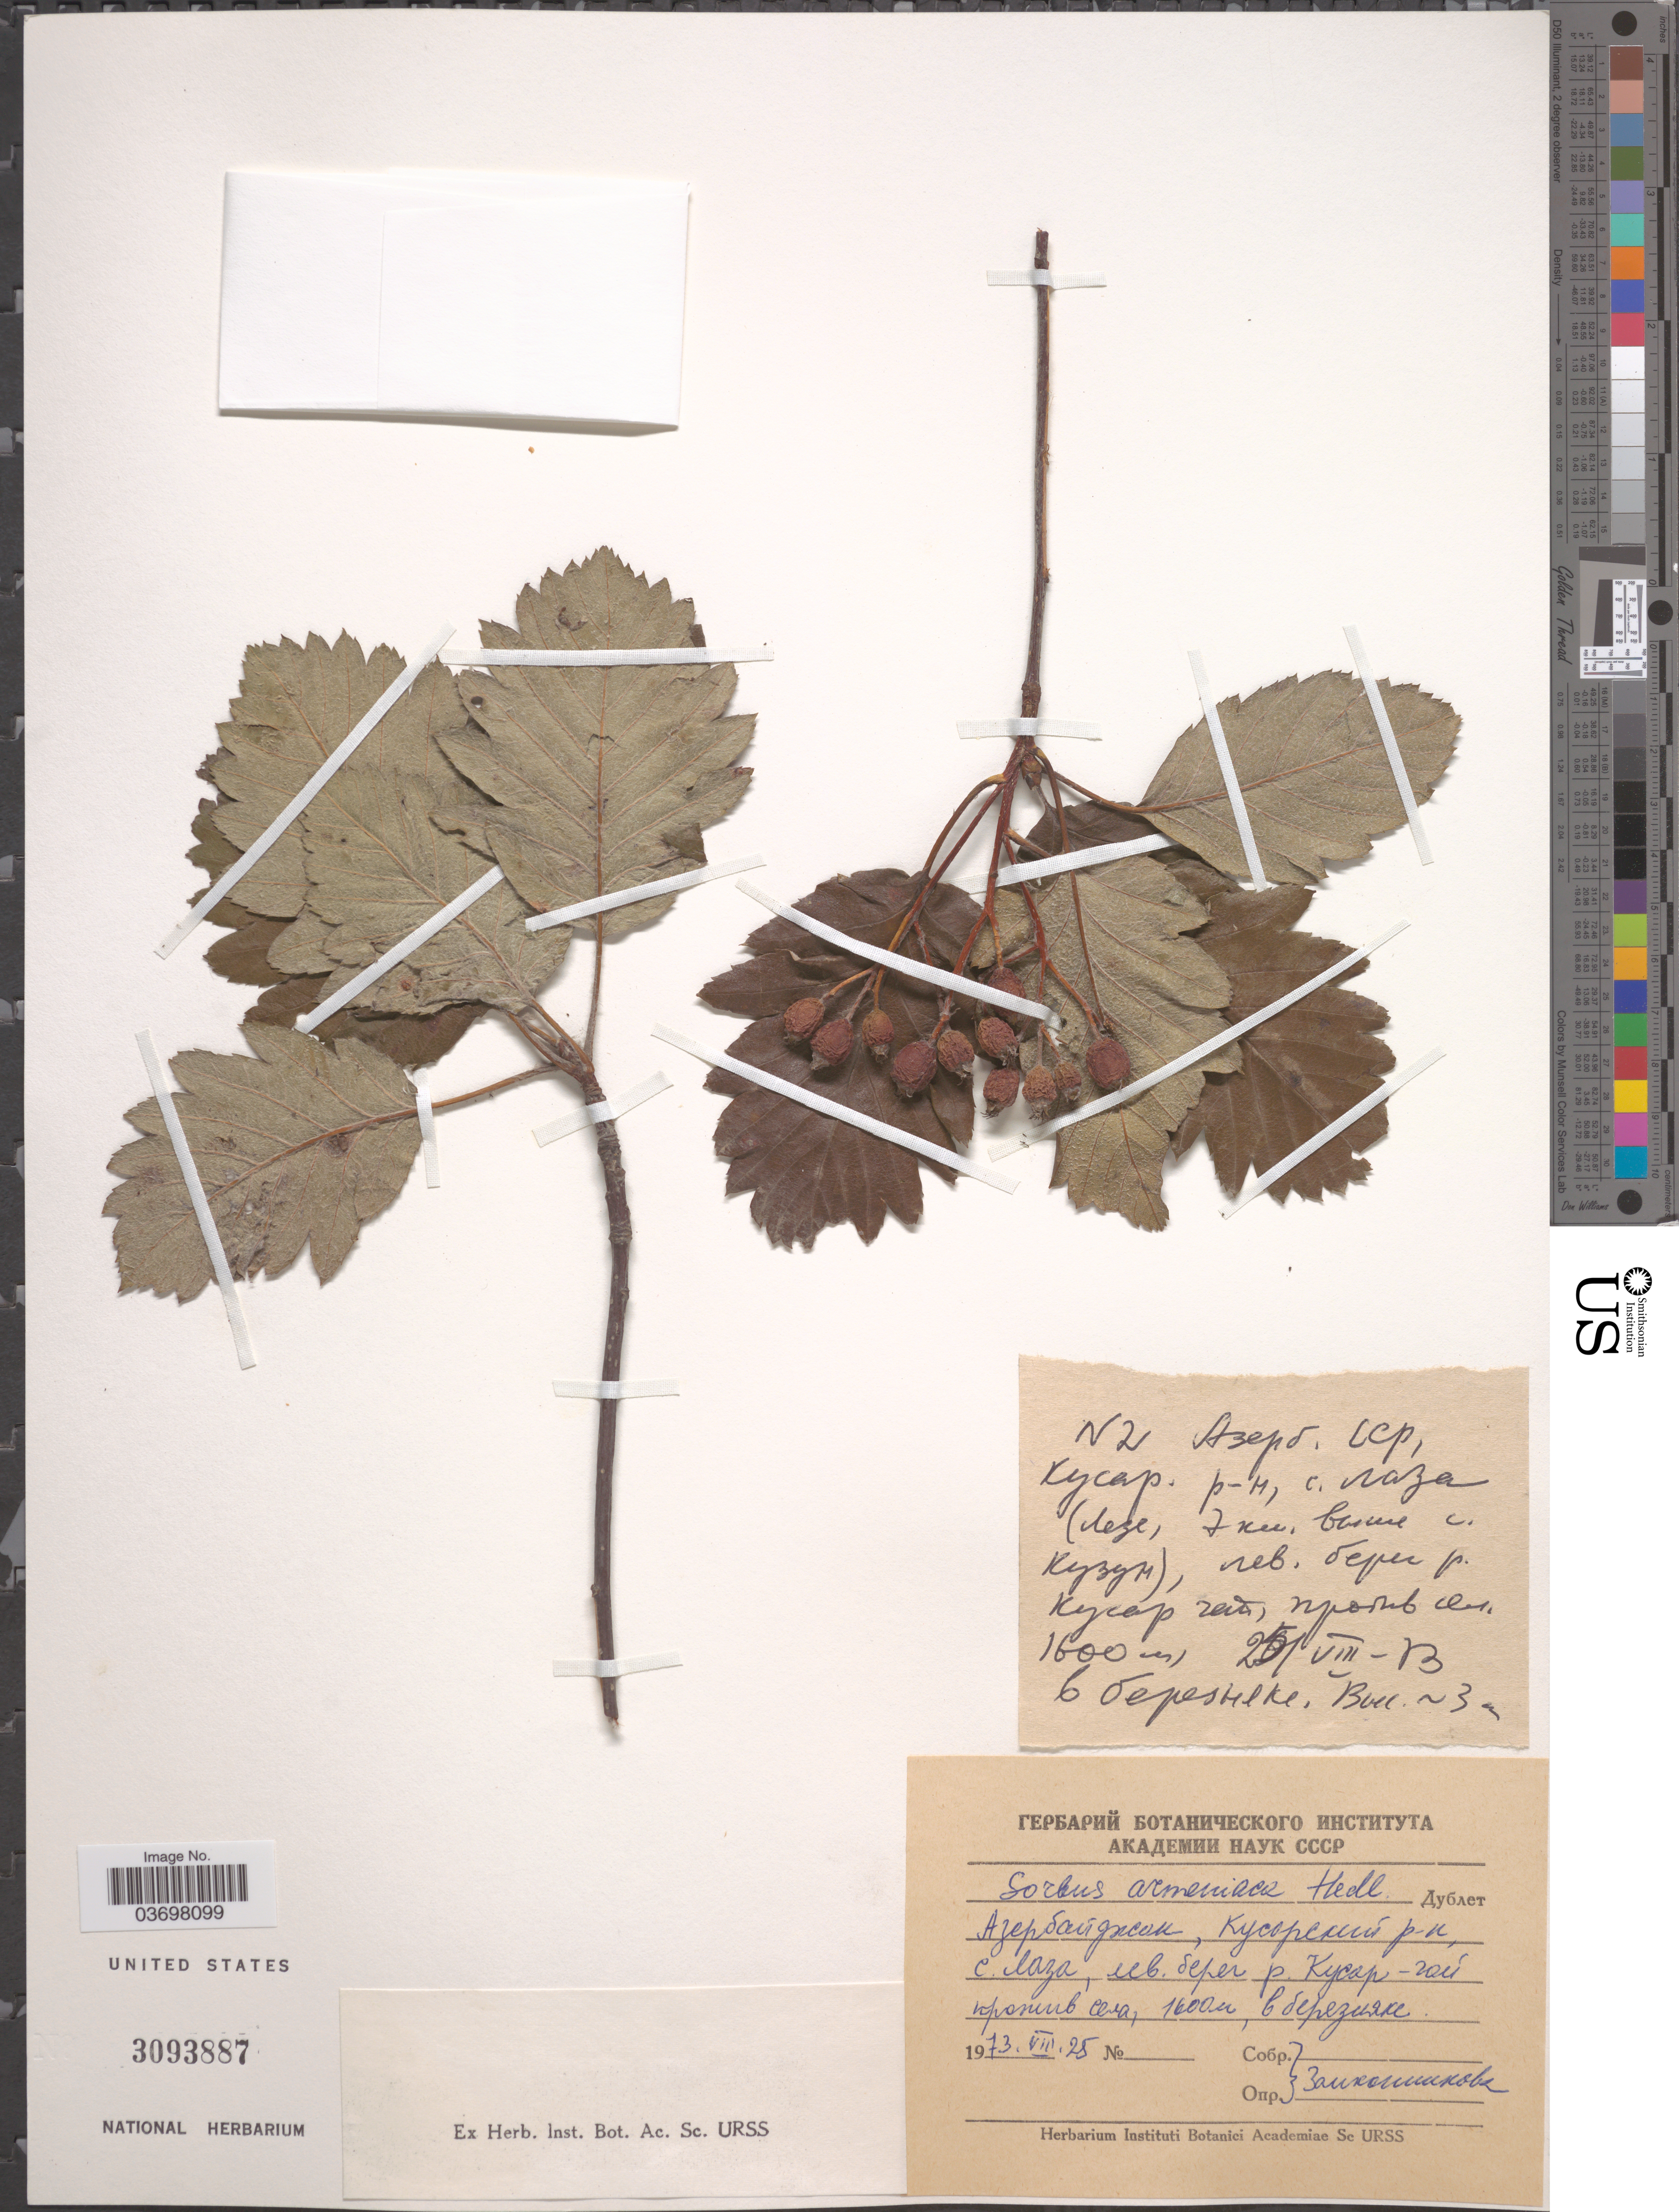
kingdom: Plantae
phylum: Tracheophyta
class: Magnoliopsida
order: Rosales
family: Rosaceae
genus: Sorbus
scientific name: Sorbus armeniaca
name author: Hedl.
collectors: Zaikonnikova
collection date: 1973-08-25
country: Azerbaijan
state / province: Qusar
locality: village Laza, left shore of river Qusar-chay.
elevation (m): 1600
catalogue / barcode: US 3093887